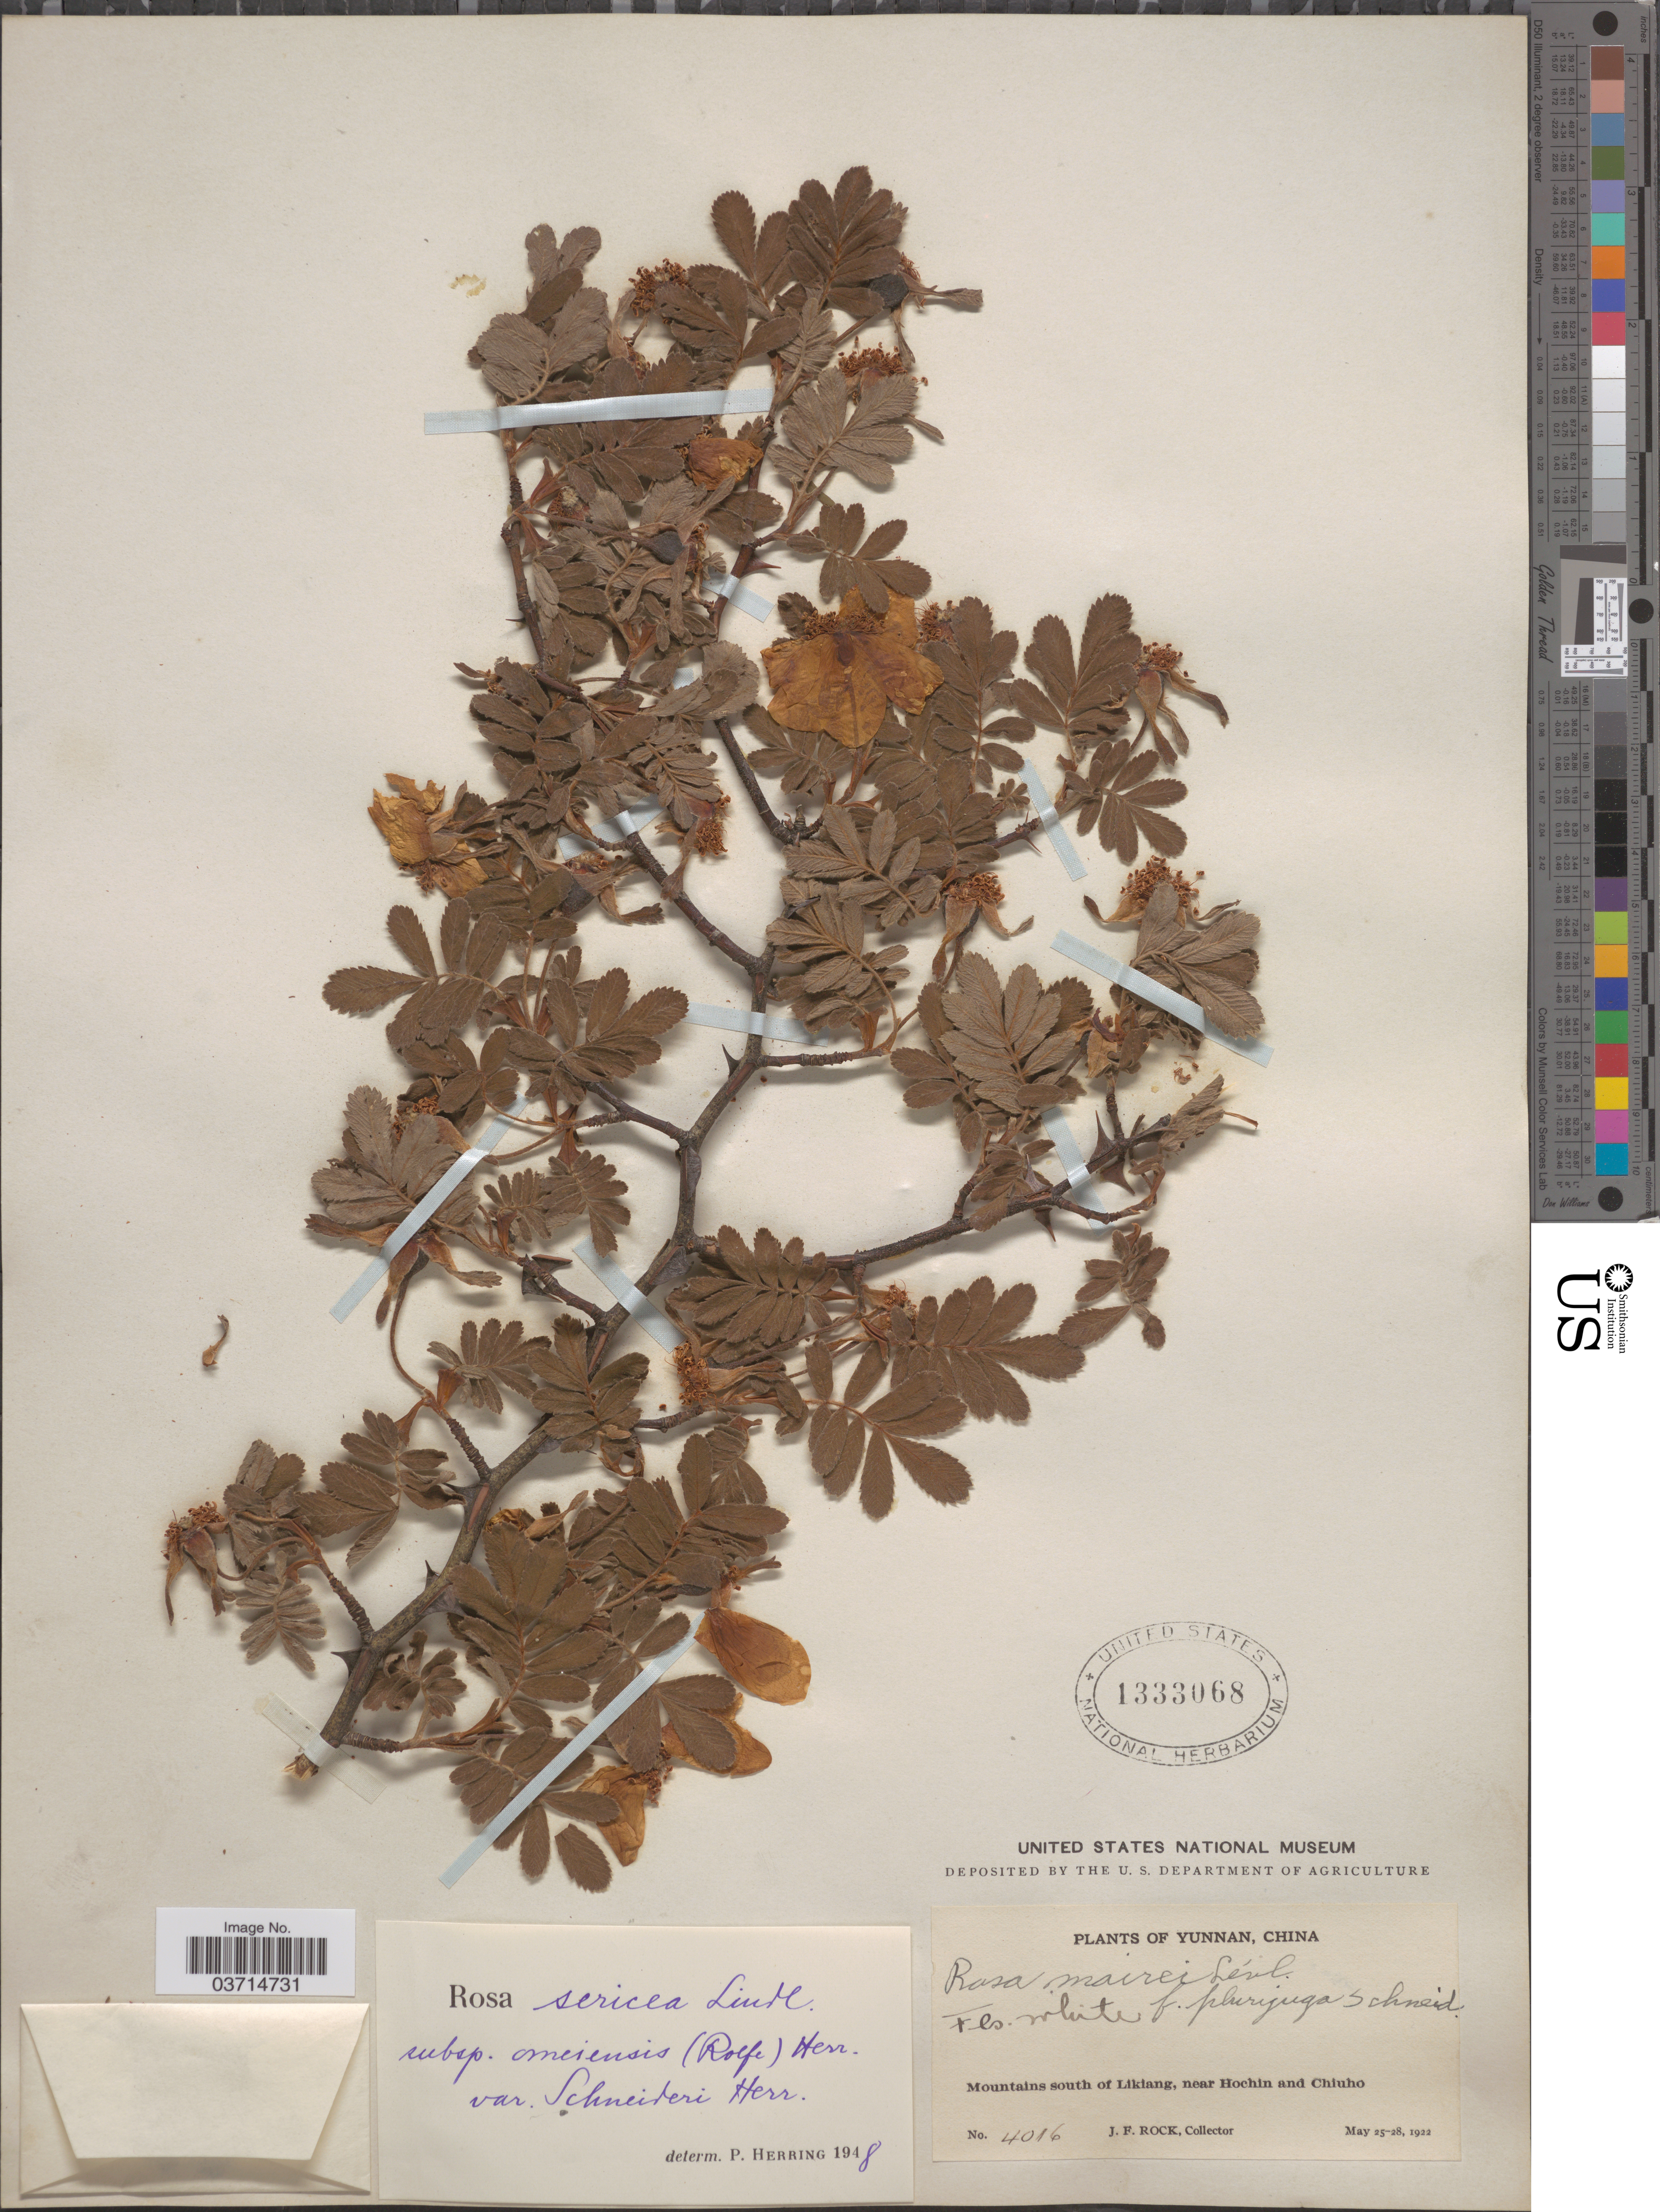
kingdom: Plantae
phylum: Tracheophyta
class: Magnoliopsida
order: Rosales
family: Rosaceae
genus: Rosa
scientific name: Rosa omeiensis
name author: Rolfe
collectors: J. Rock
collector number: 4016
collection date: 1922-05-25/1922-05-28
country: China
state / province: Yunnan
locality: Mountains south of Likiang, near Hochin and Chiuho.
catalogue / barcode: US 1333068